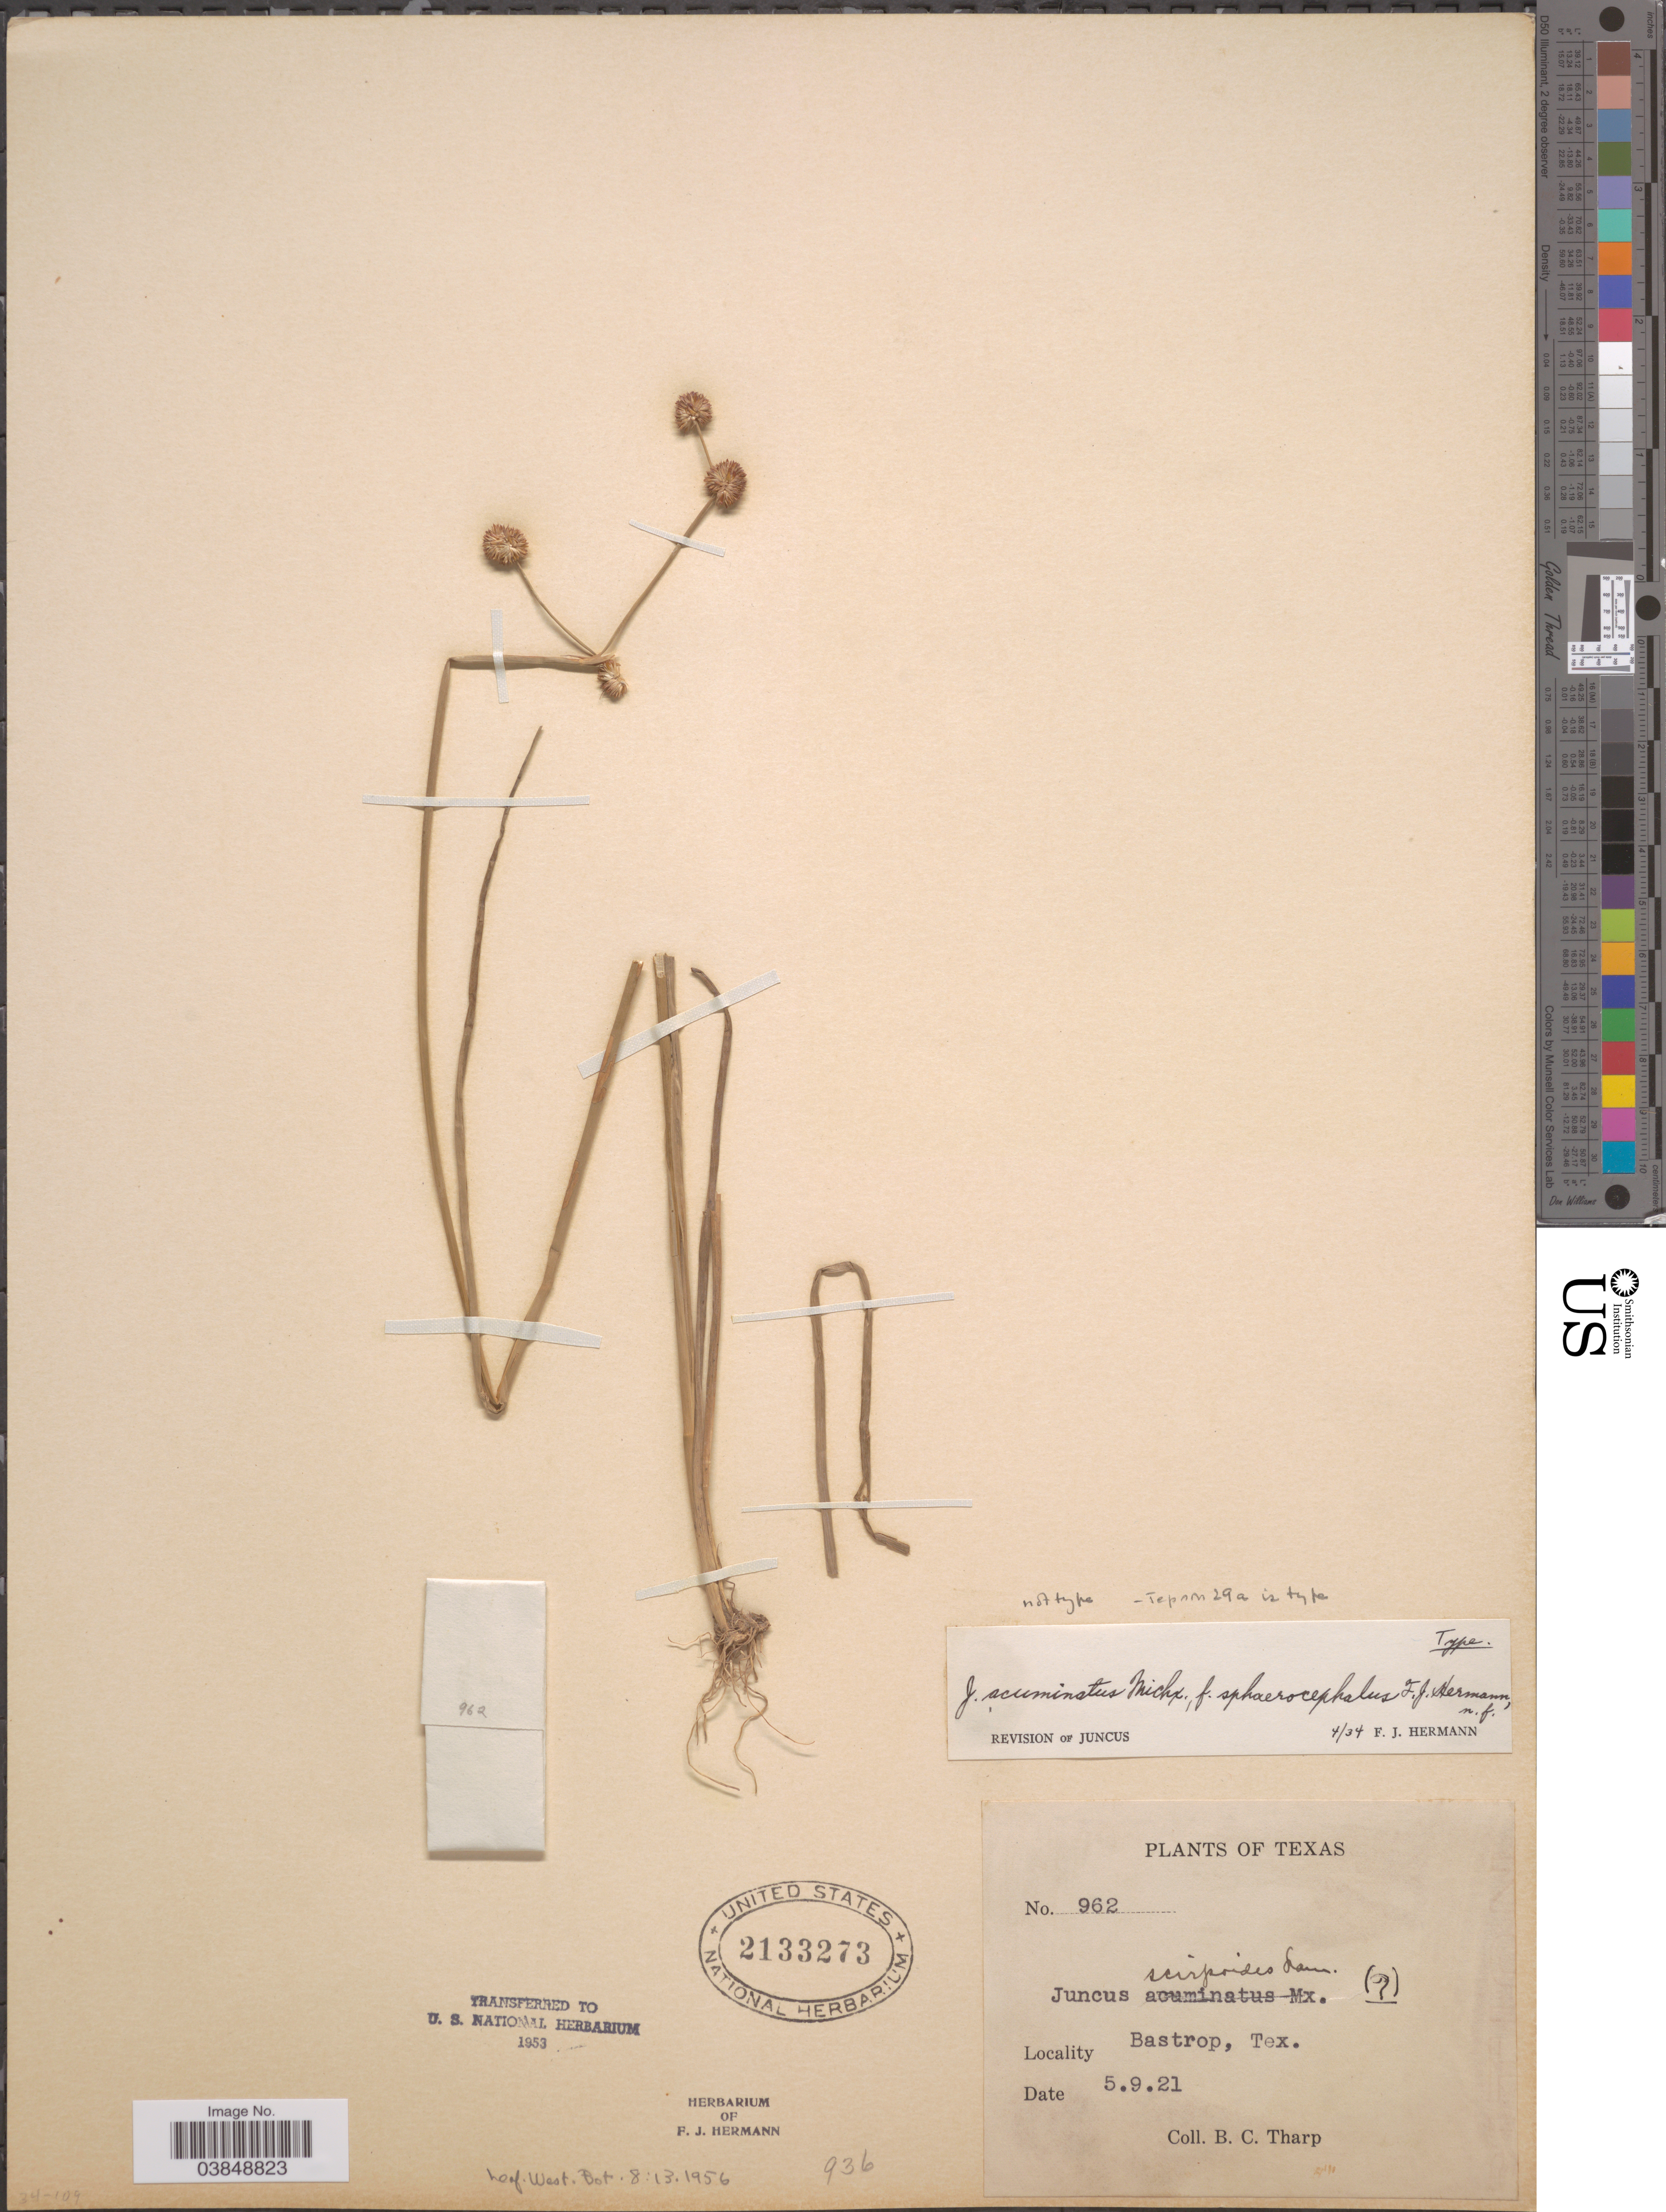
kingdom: Plantae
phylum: Tracheophyta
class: Liliopsida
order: Poales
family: Juncaceae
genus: Juncus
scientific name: Juncus acuminatus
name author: Michx.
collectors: B. C. Tharp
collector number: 962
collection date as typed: Transcribed d/m/y: 9/5/21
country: United States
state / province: Texas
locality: Bastrop.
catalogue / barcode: US 2133273